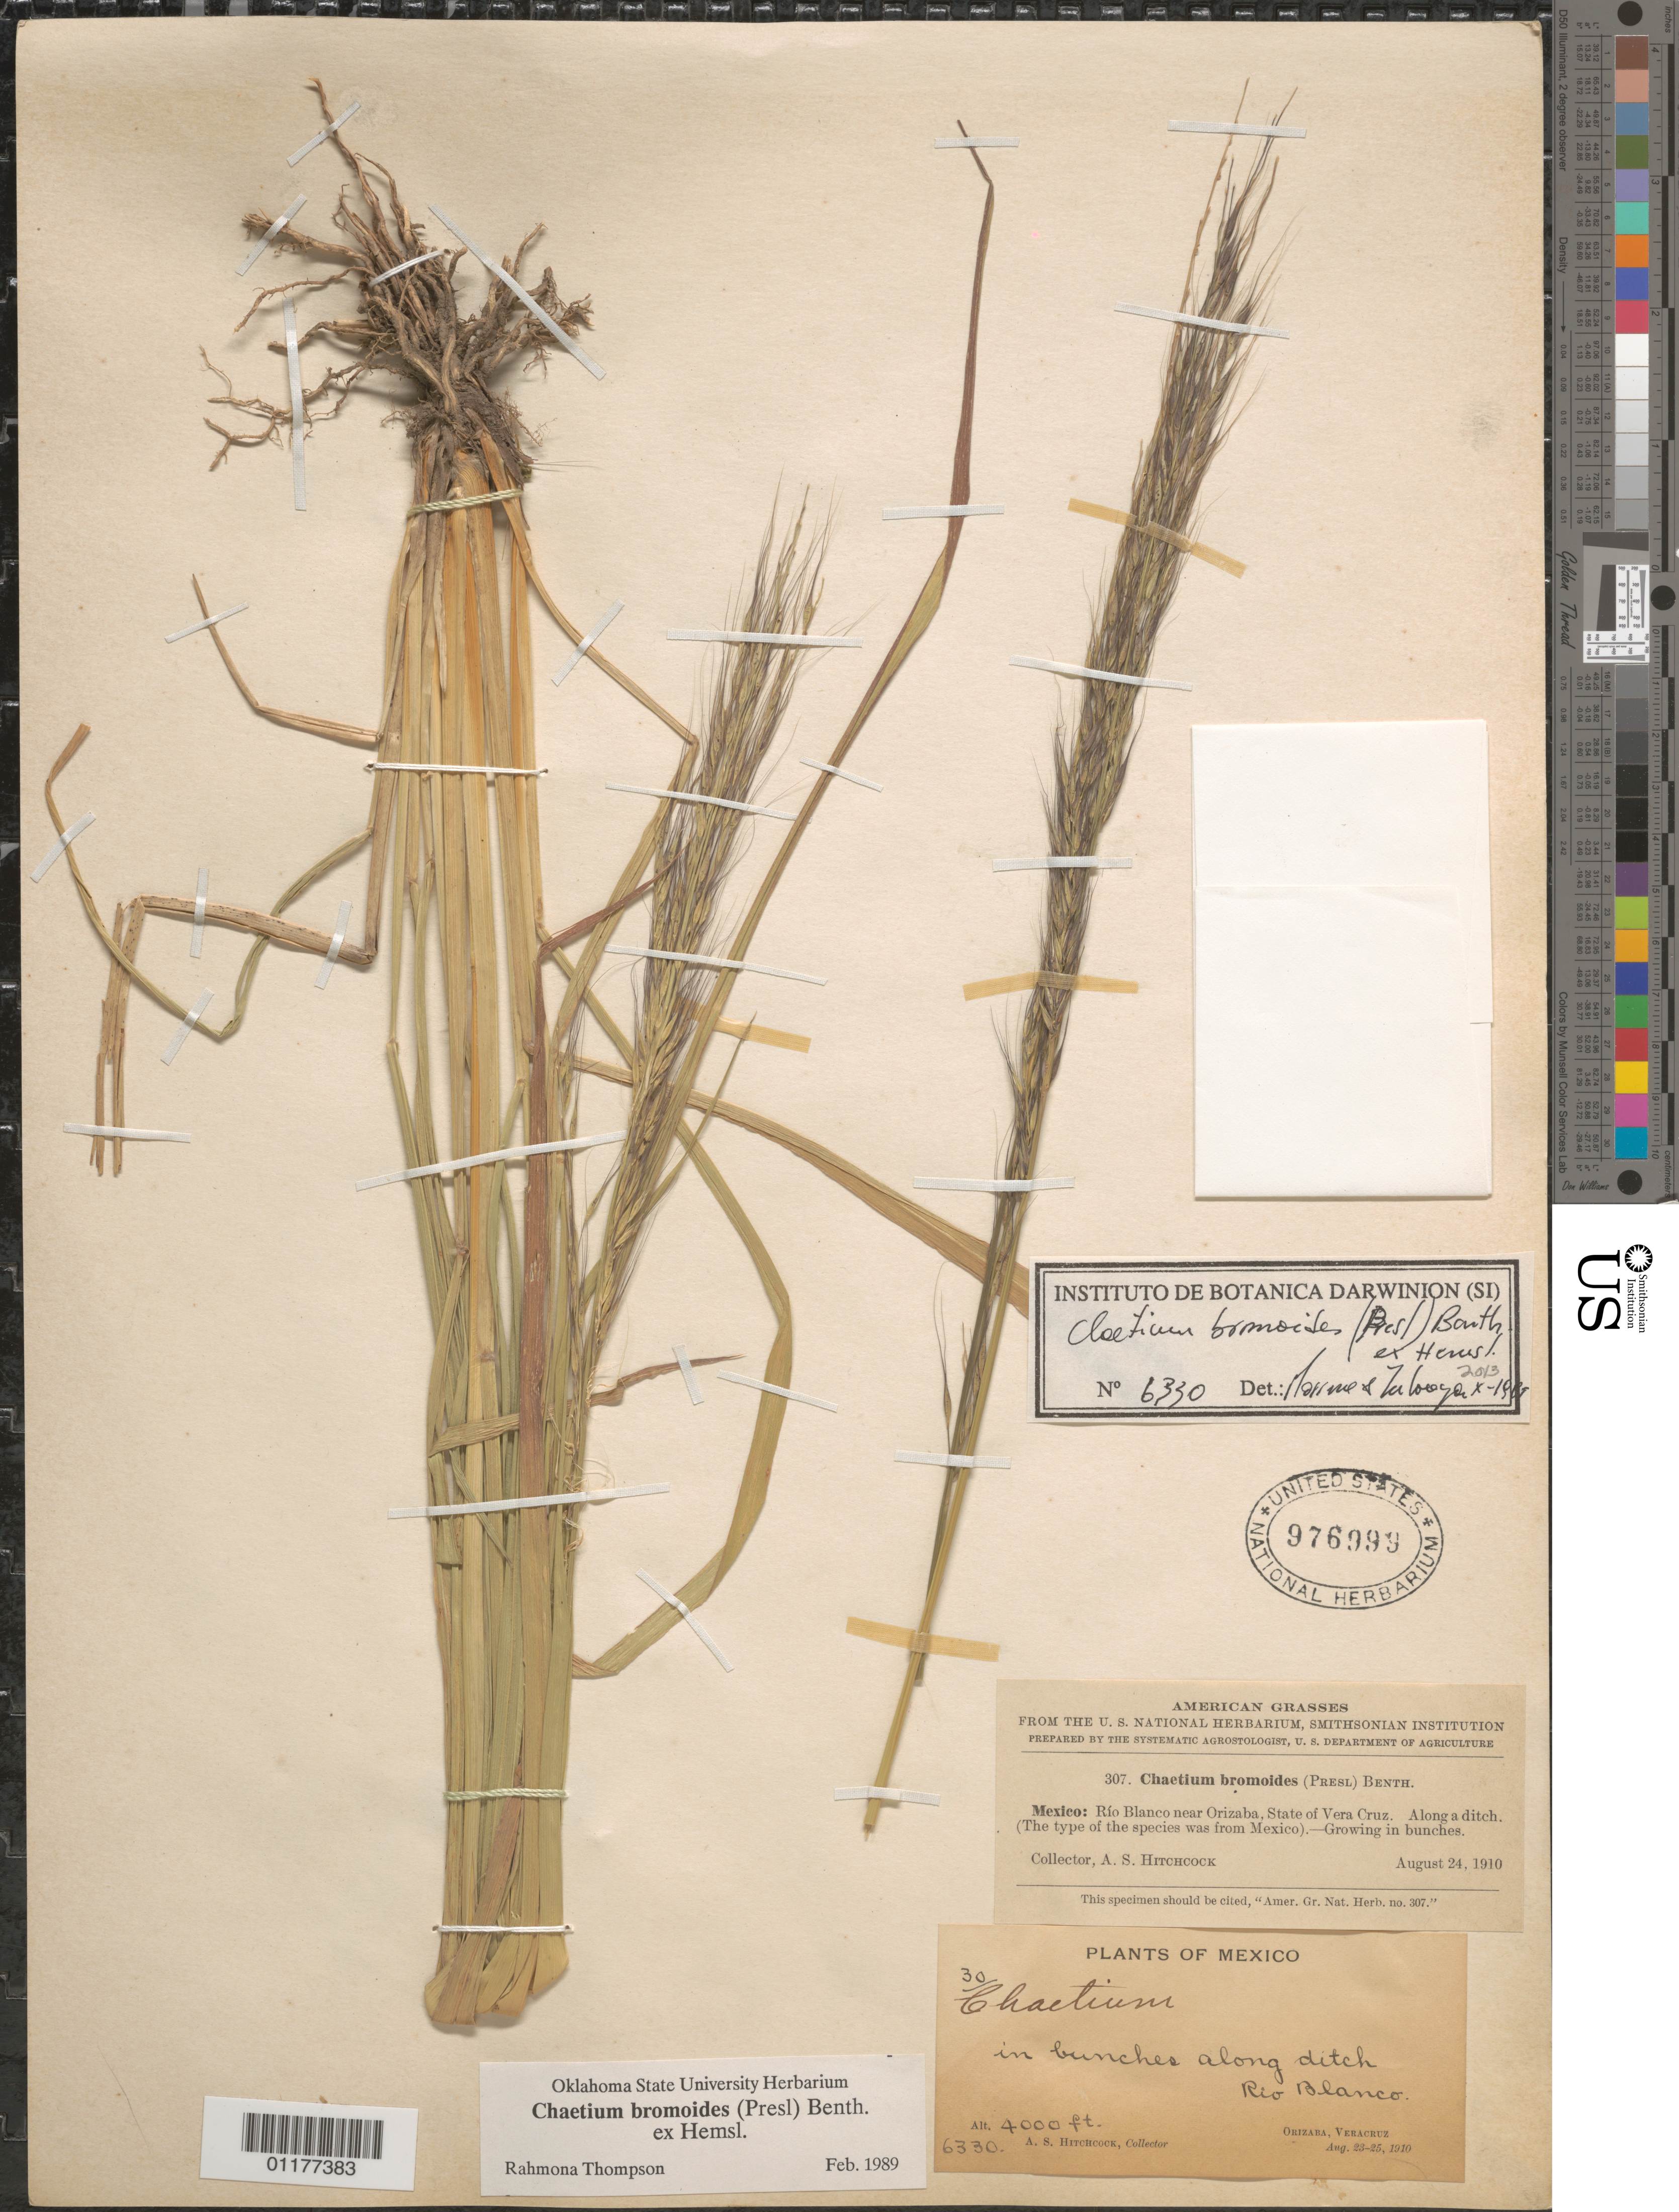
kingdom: Plantae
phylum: Tracheophyta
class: Liliopsida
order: Poales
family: Poaceae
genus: Chaetium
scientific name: Chaetium bromoides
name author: (J. Presl) Benth. ex Hemsl.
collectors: A. S. Hitchcock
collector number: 6330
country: Mexico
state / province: Veracruz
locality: Rio Blanco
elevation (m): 1219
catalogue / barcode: US 976999